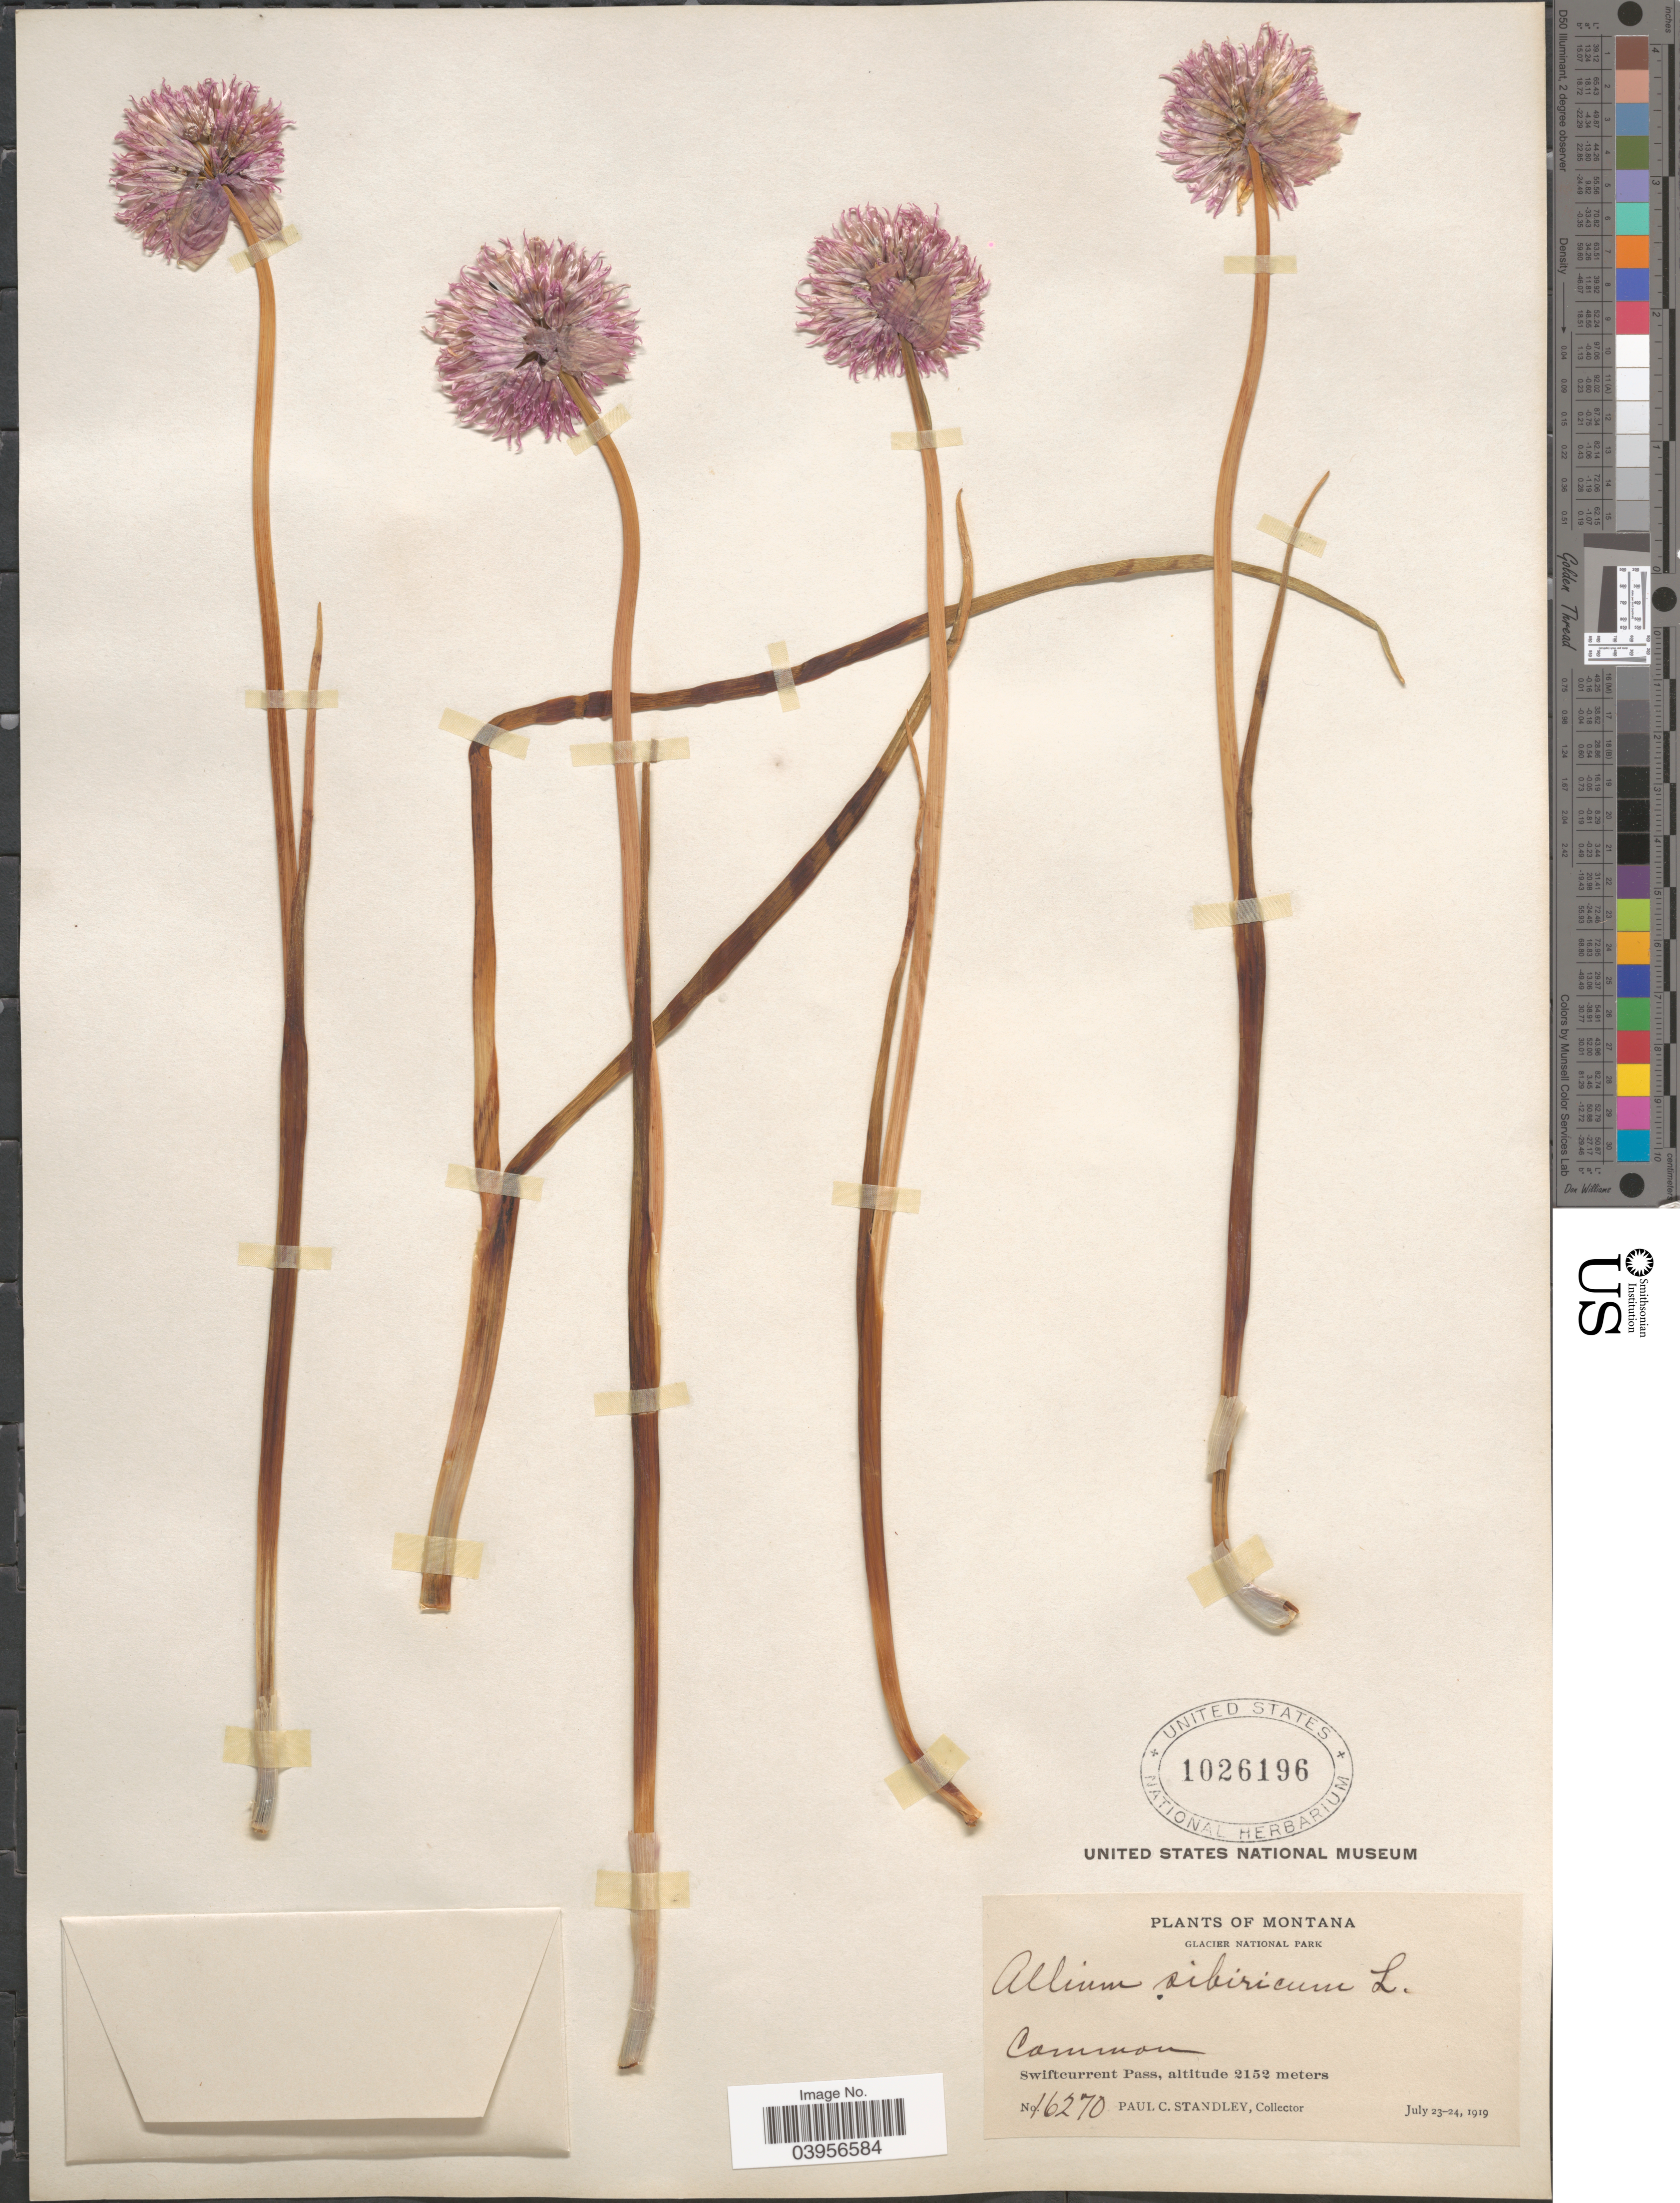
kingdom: Plantae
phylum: Tracheophyta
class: Liliopsida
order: Asparagales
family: Amaryllidaceae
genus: Allium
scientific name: Allium schoenoprasum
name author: L.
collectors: P. C. Standley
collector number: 16270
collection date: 1919-07-23/1919-07-24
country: United States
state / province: Montana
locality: Glacier National Park. Swiftcurrent Pass.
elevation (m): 2152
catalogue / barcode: US 1026196